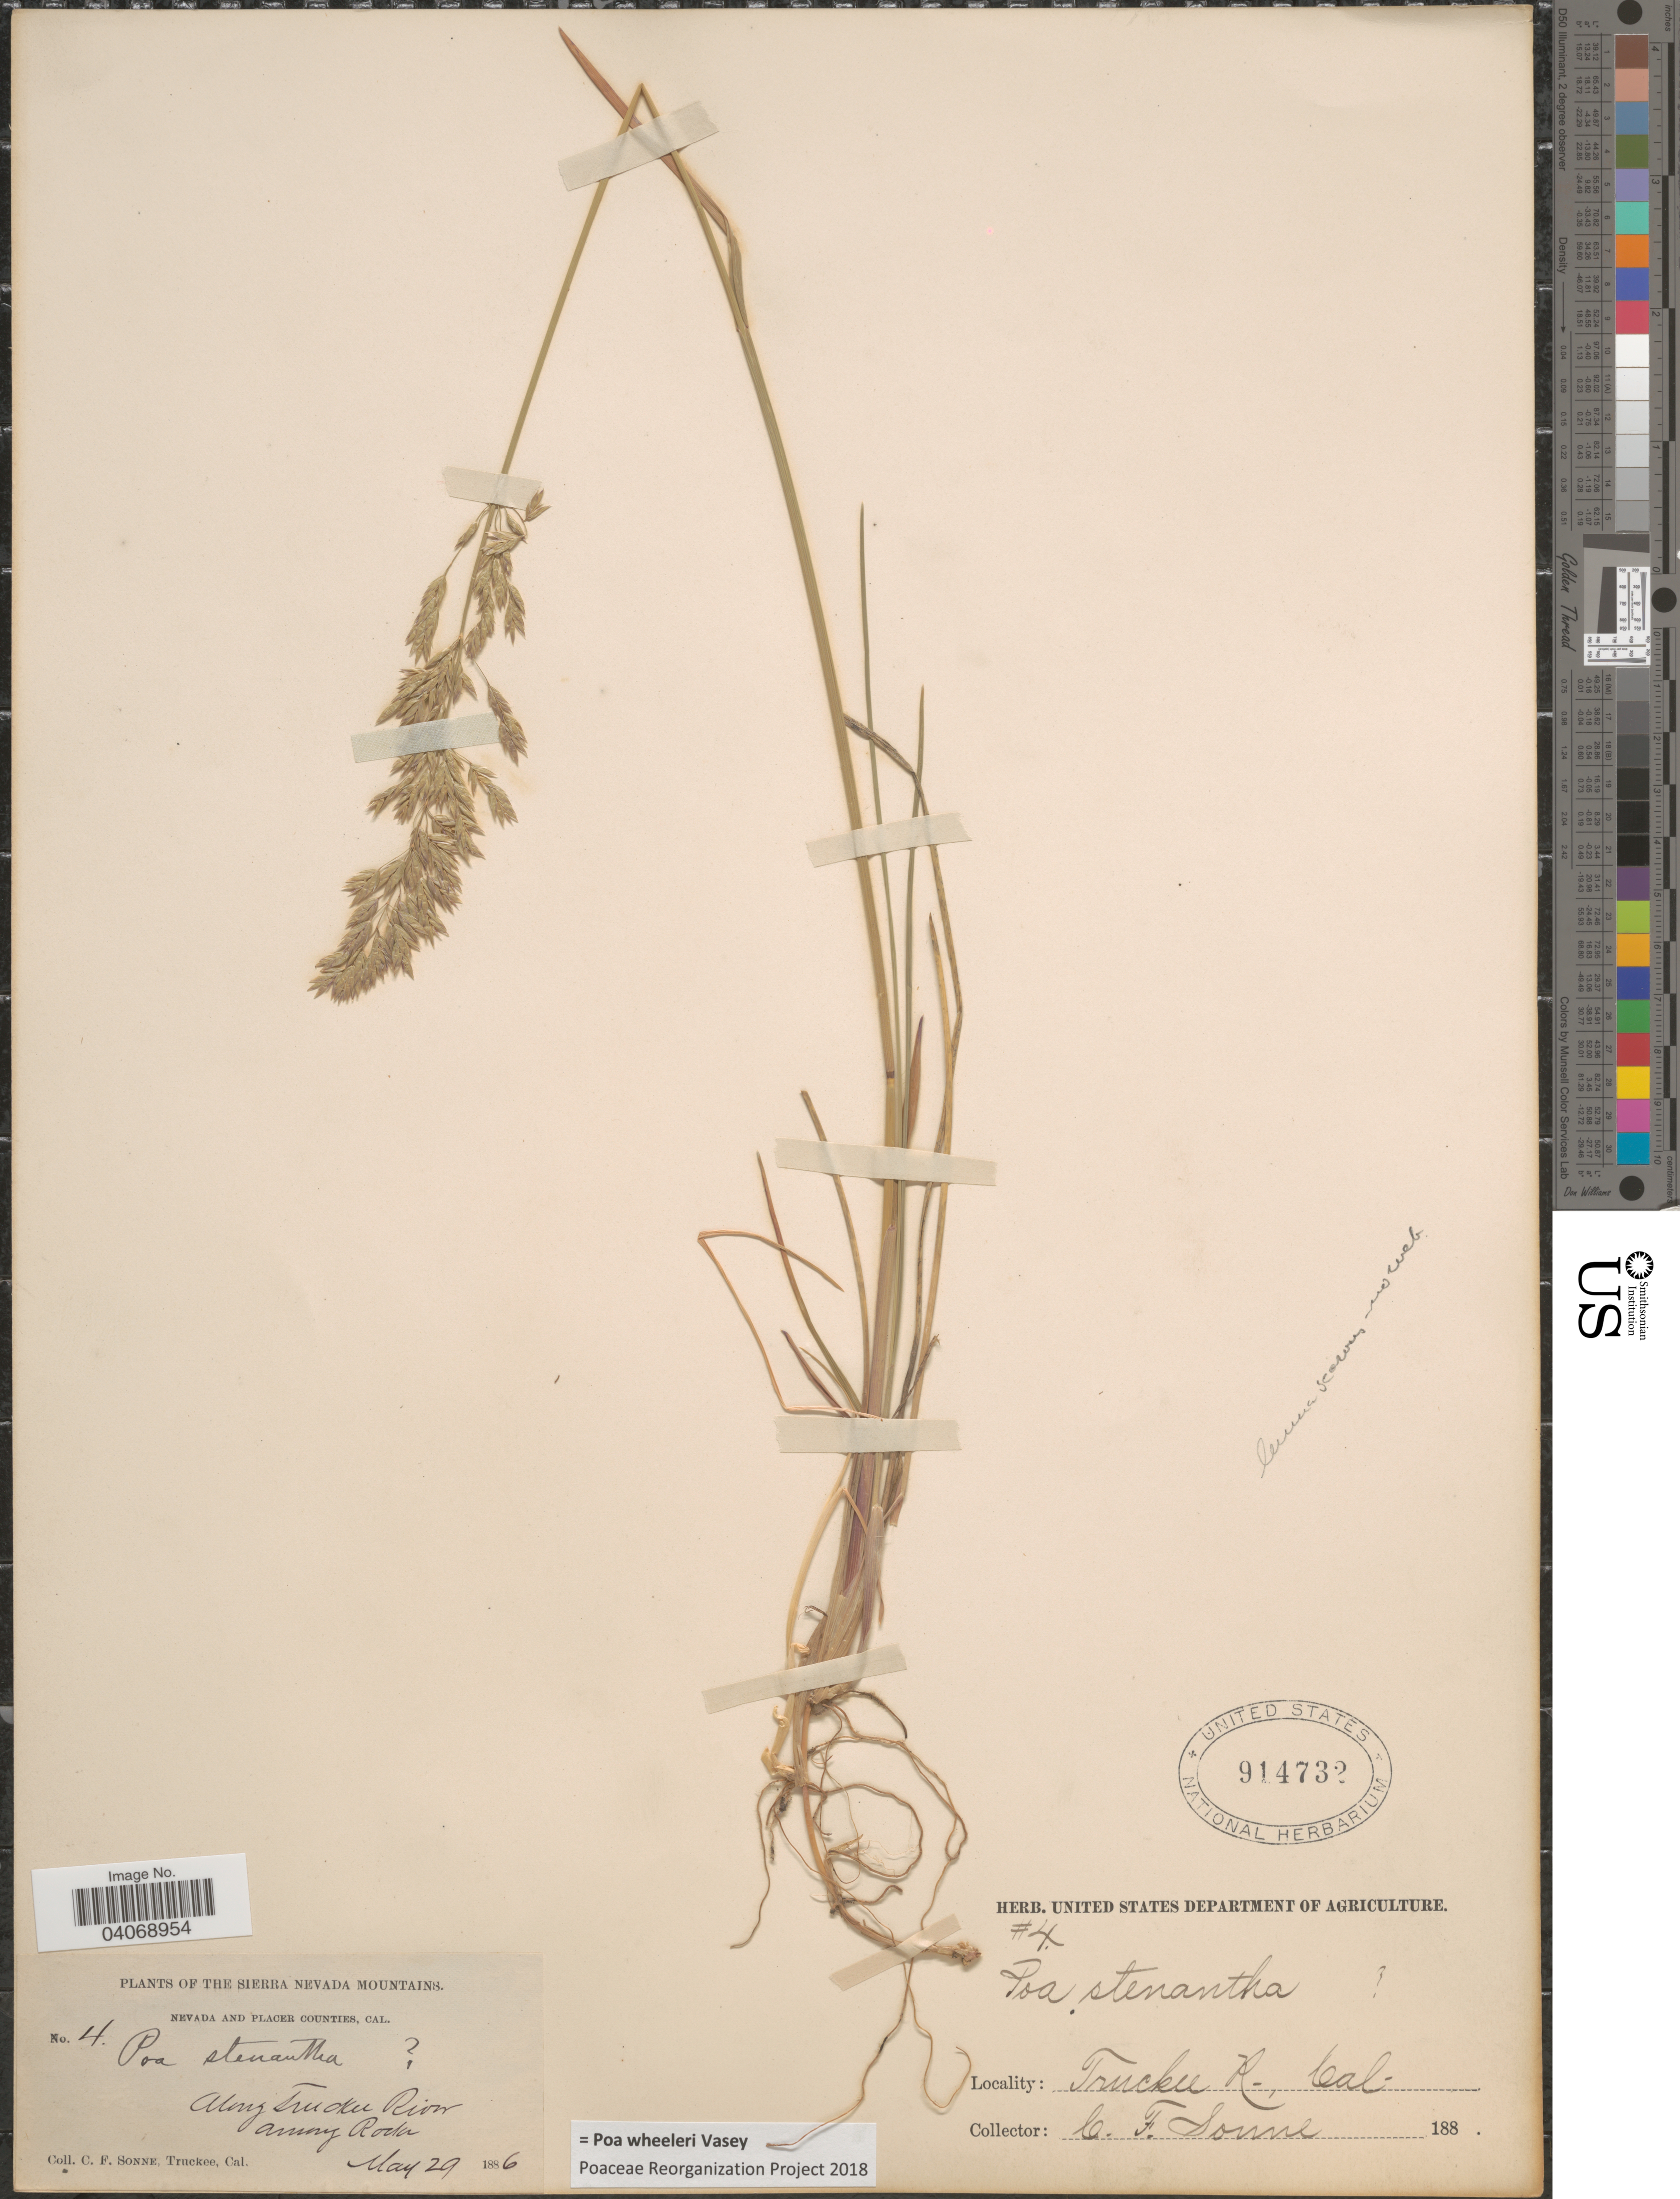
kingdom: Plantae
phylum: Tracheophyta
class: Liliopsida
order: Poales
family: Poaceae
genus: Poa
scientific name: Poa wheeleri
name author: Vasey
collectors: C. Sonne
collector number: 4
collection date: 1886-05-29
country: United States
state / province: California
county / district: Placer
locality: Nevada and Placer Counties. Along Truckee River among Rocks. The Sierra Nevada Mountains.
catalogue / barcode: US 914732